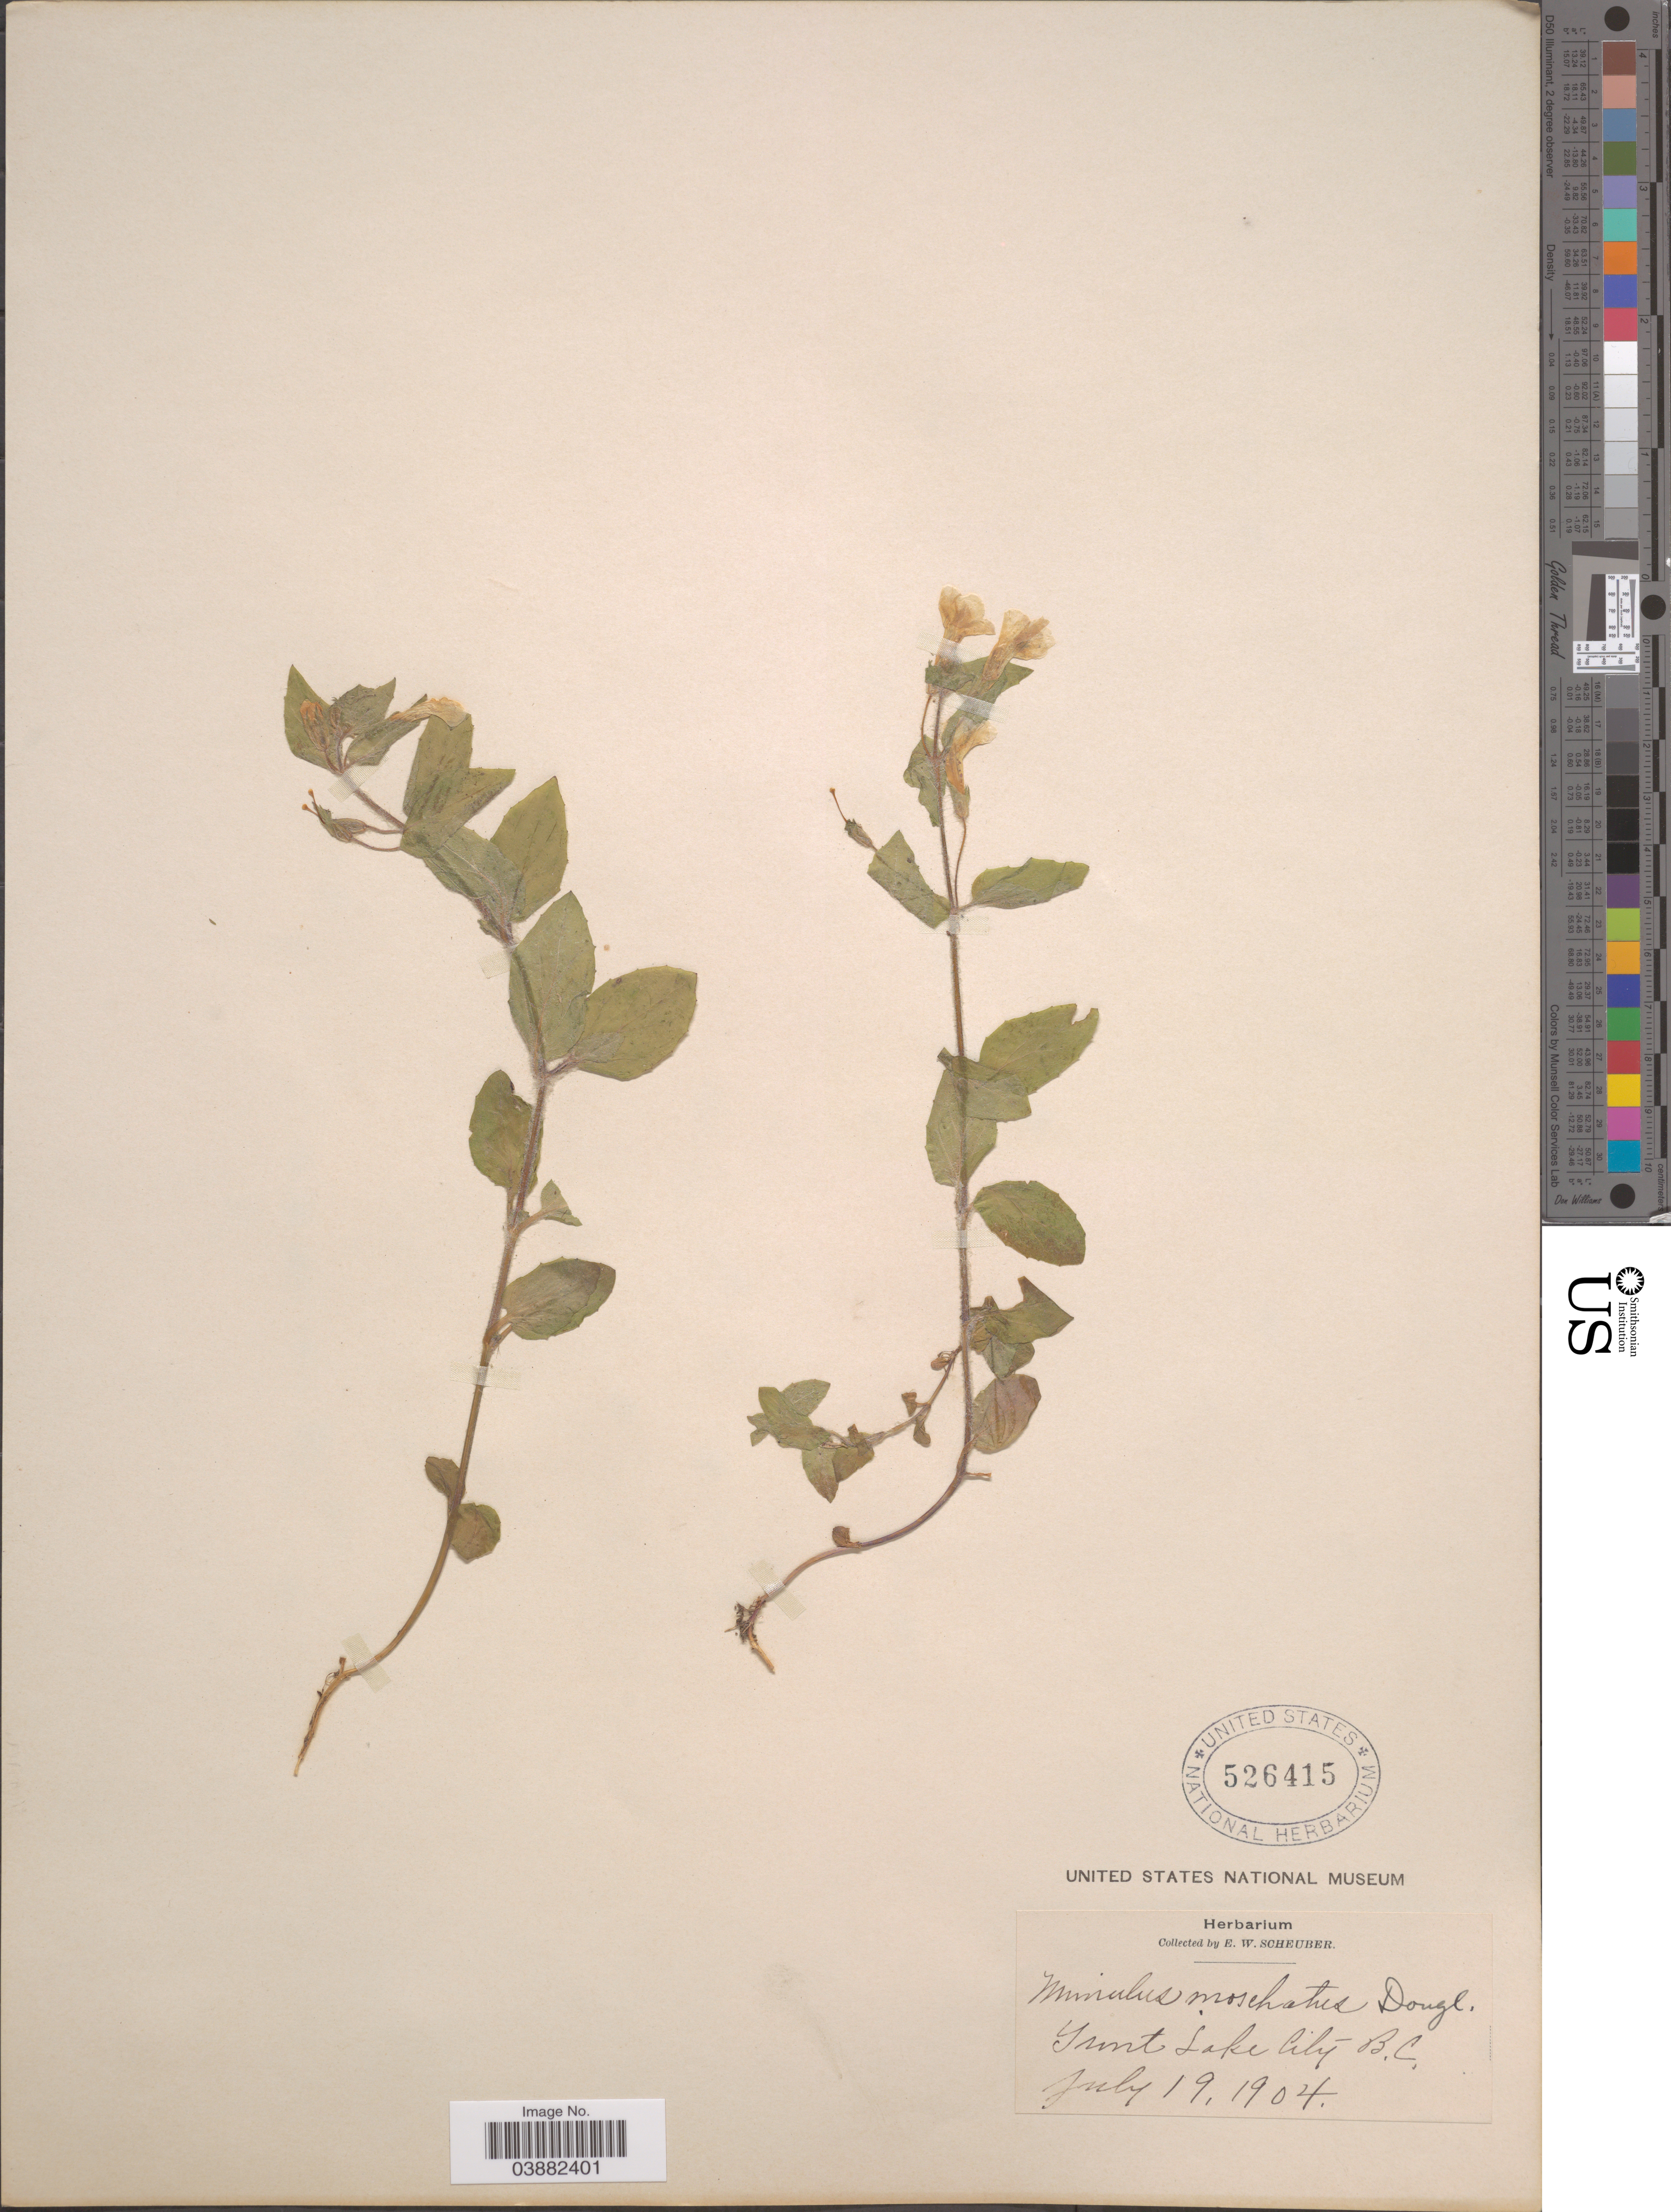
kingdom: Plantae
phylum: Tracheophyta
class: Magnoliopsida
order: Lamiales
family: Phrymaceae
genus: Mimulus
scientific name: Mimulus moschatus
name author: Douglas ex Lindl.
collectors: E. Scheuber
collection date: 1904-07-19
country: Canada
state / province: British Columbia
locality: Trout Lake City.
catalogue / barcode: US 526415